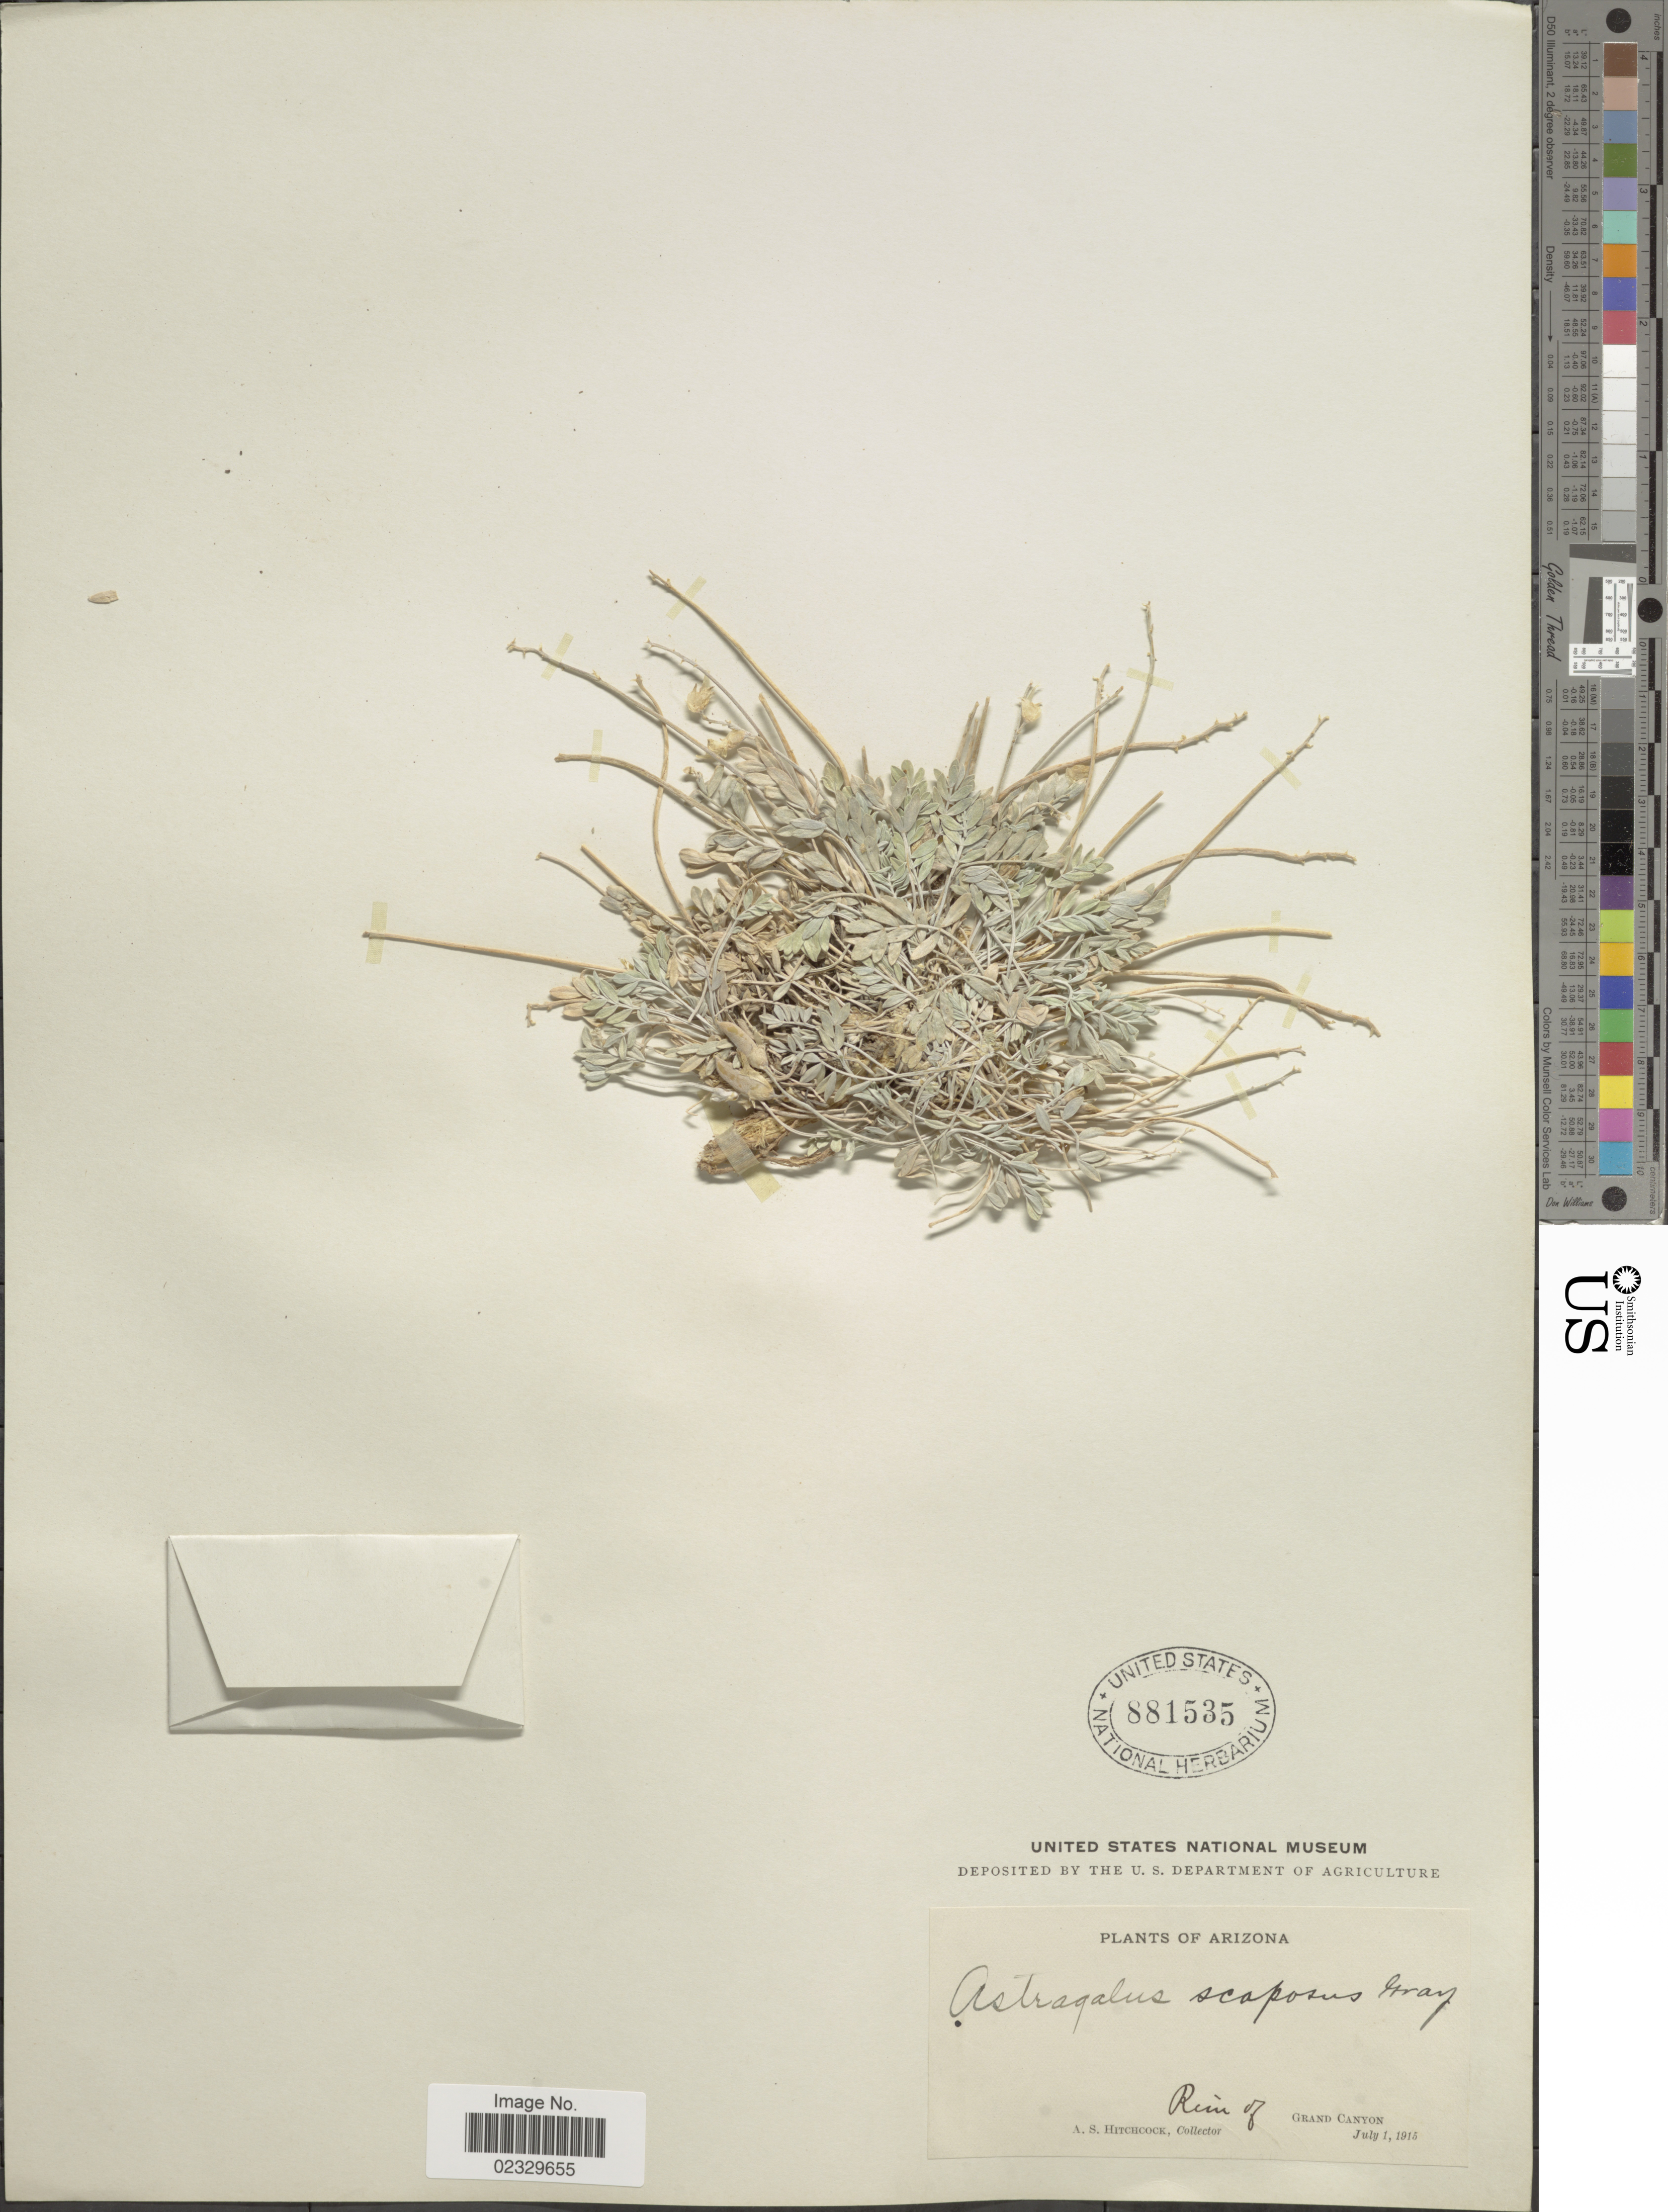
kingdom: Plantae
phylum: Tracheophyta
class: Magnoliopsida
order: Fabales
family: Fabaceae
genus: Astragalus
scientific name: Astragalus calycosus var. scaposus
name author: (A. Gray) M.E. Jones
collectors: A. S. Hitchcock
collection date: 1915-07-01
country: United States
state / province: Arizona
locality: Rim of Grand Canyon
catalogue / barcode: US 881535